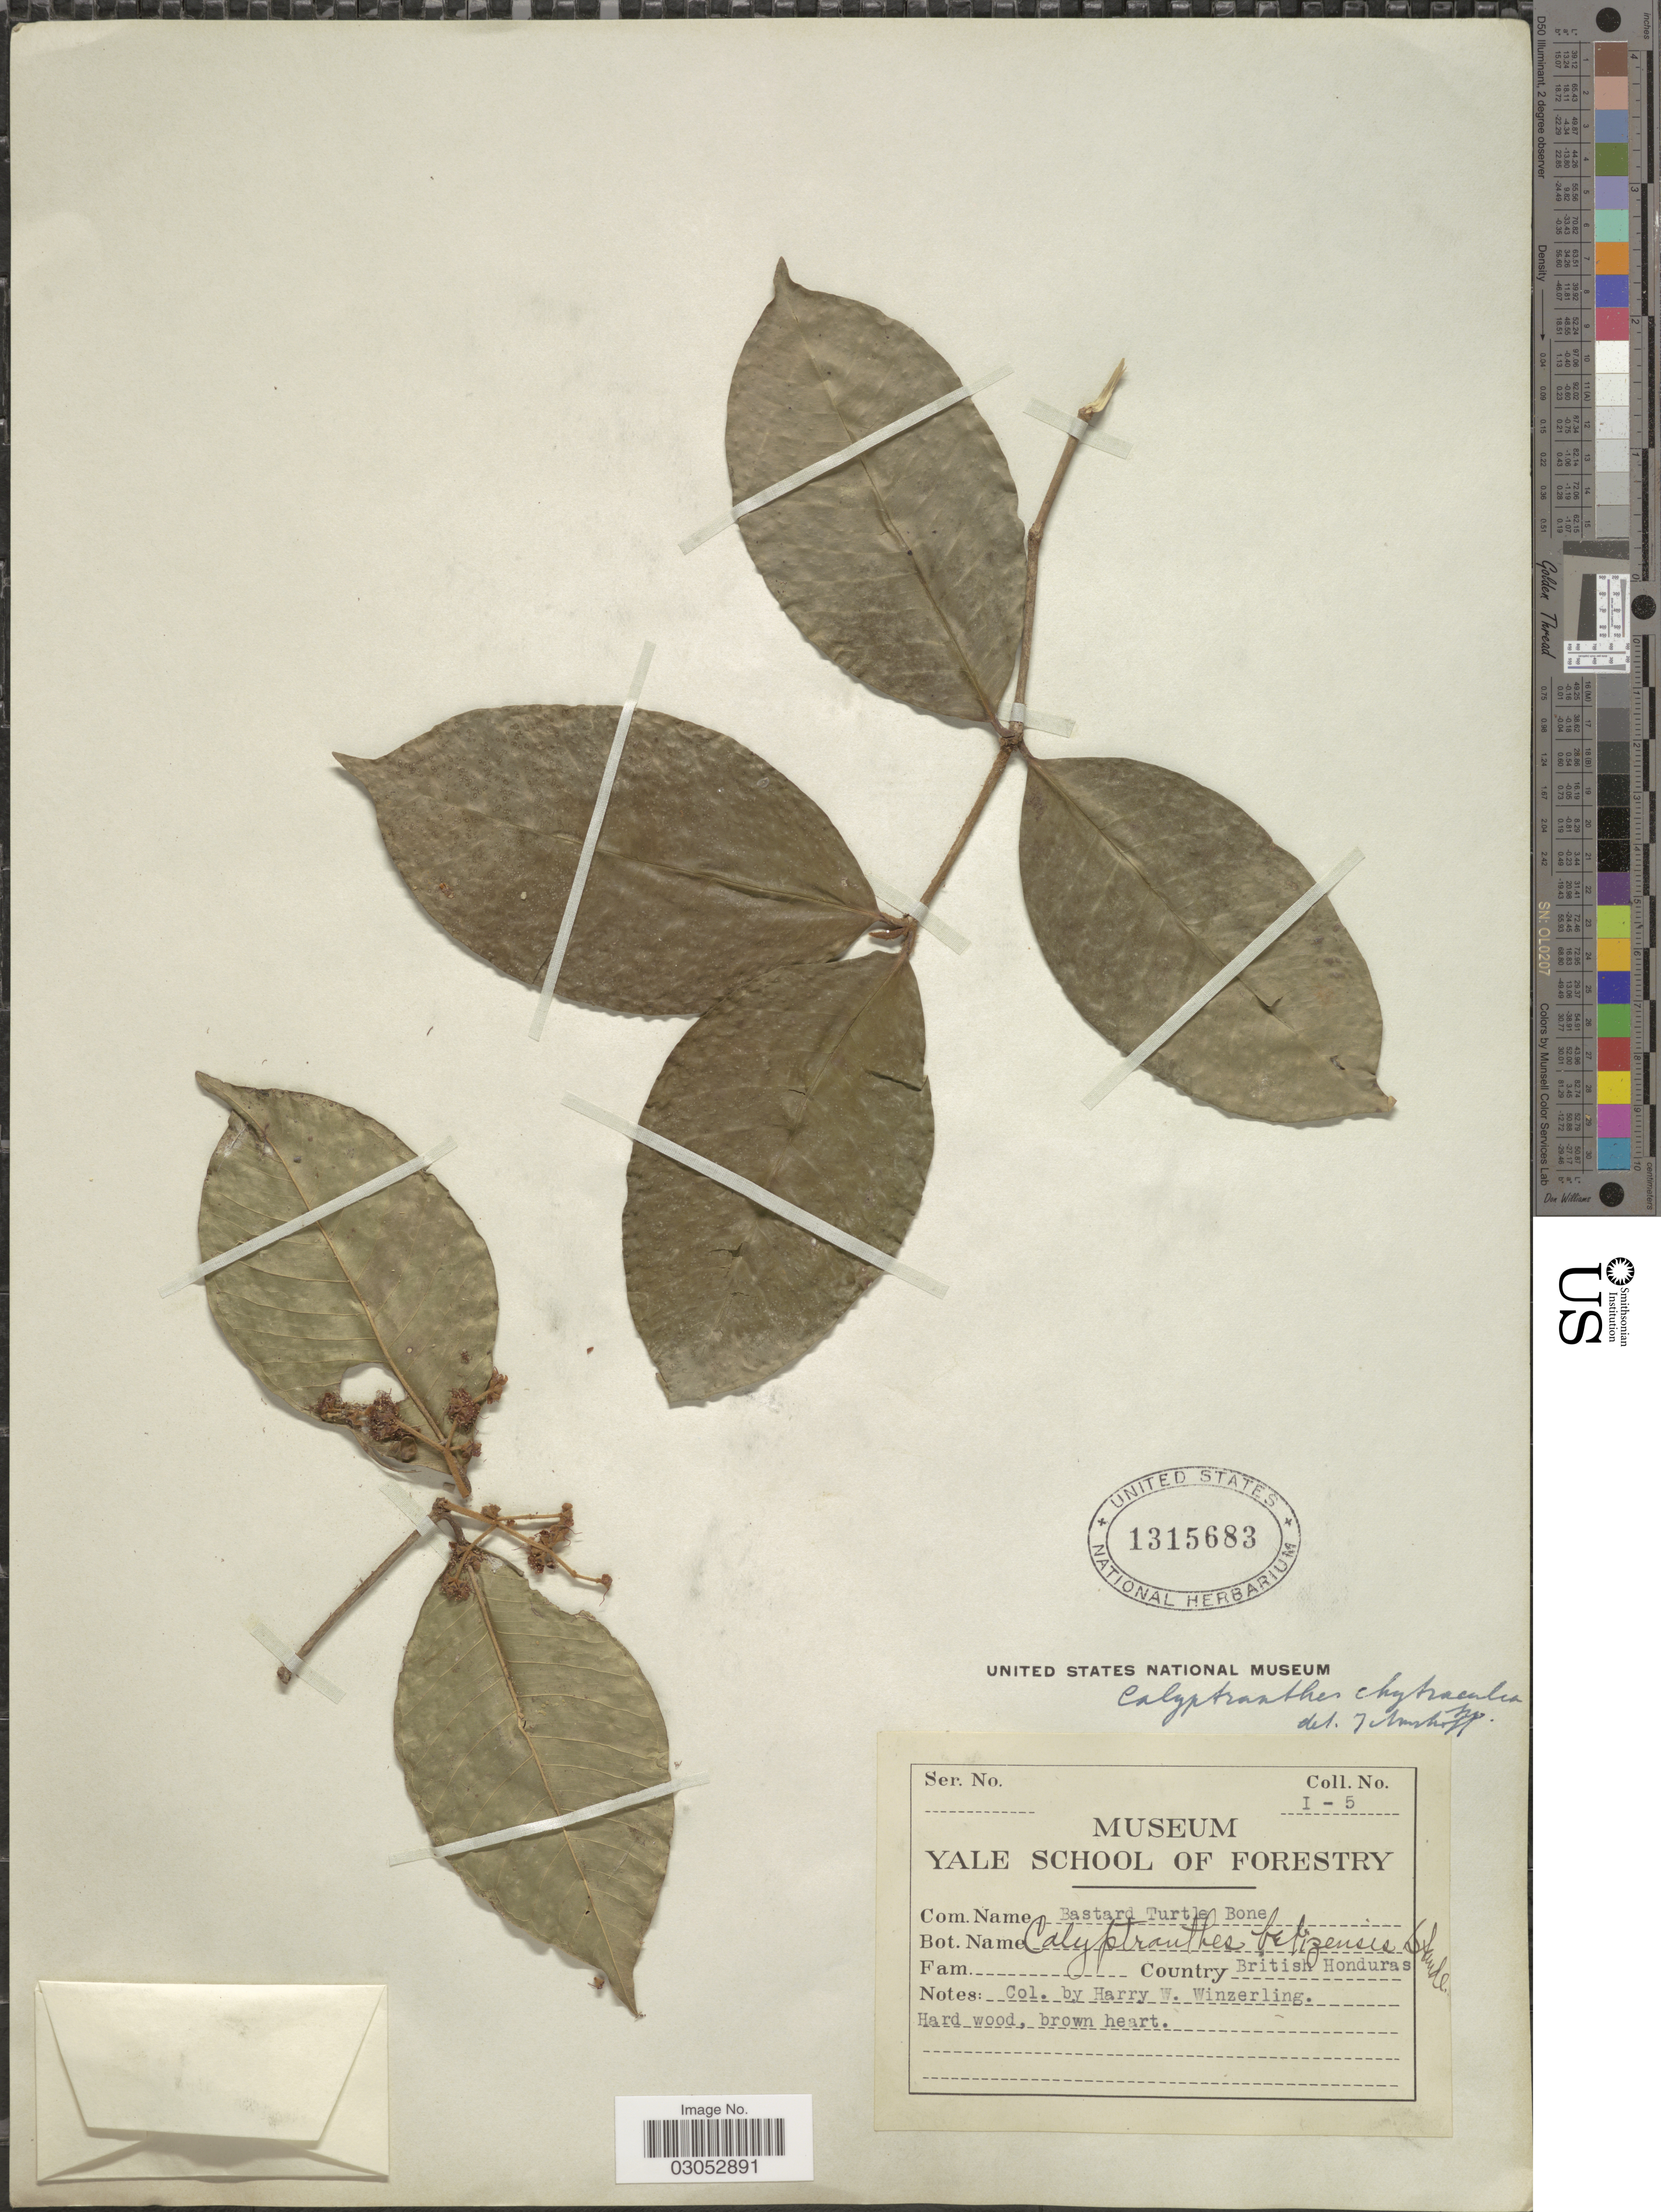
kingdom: Plantae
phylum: Tracheophyta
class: Magnoliopsida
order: Myrtales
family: Myrtaceae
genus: Myrcia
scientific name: Myrcia pendens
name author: A.R. Lourenço & Sánchez-Cháv.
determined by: Strong, Mark T., (BOT), Smithsonian Institution - National Museum of Natural History (UNITED STATES)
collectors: H. Winzerling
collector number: I-5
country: Belize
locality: Country British Honduras.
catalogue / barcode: US 1315683